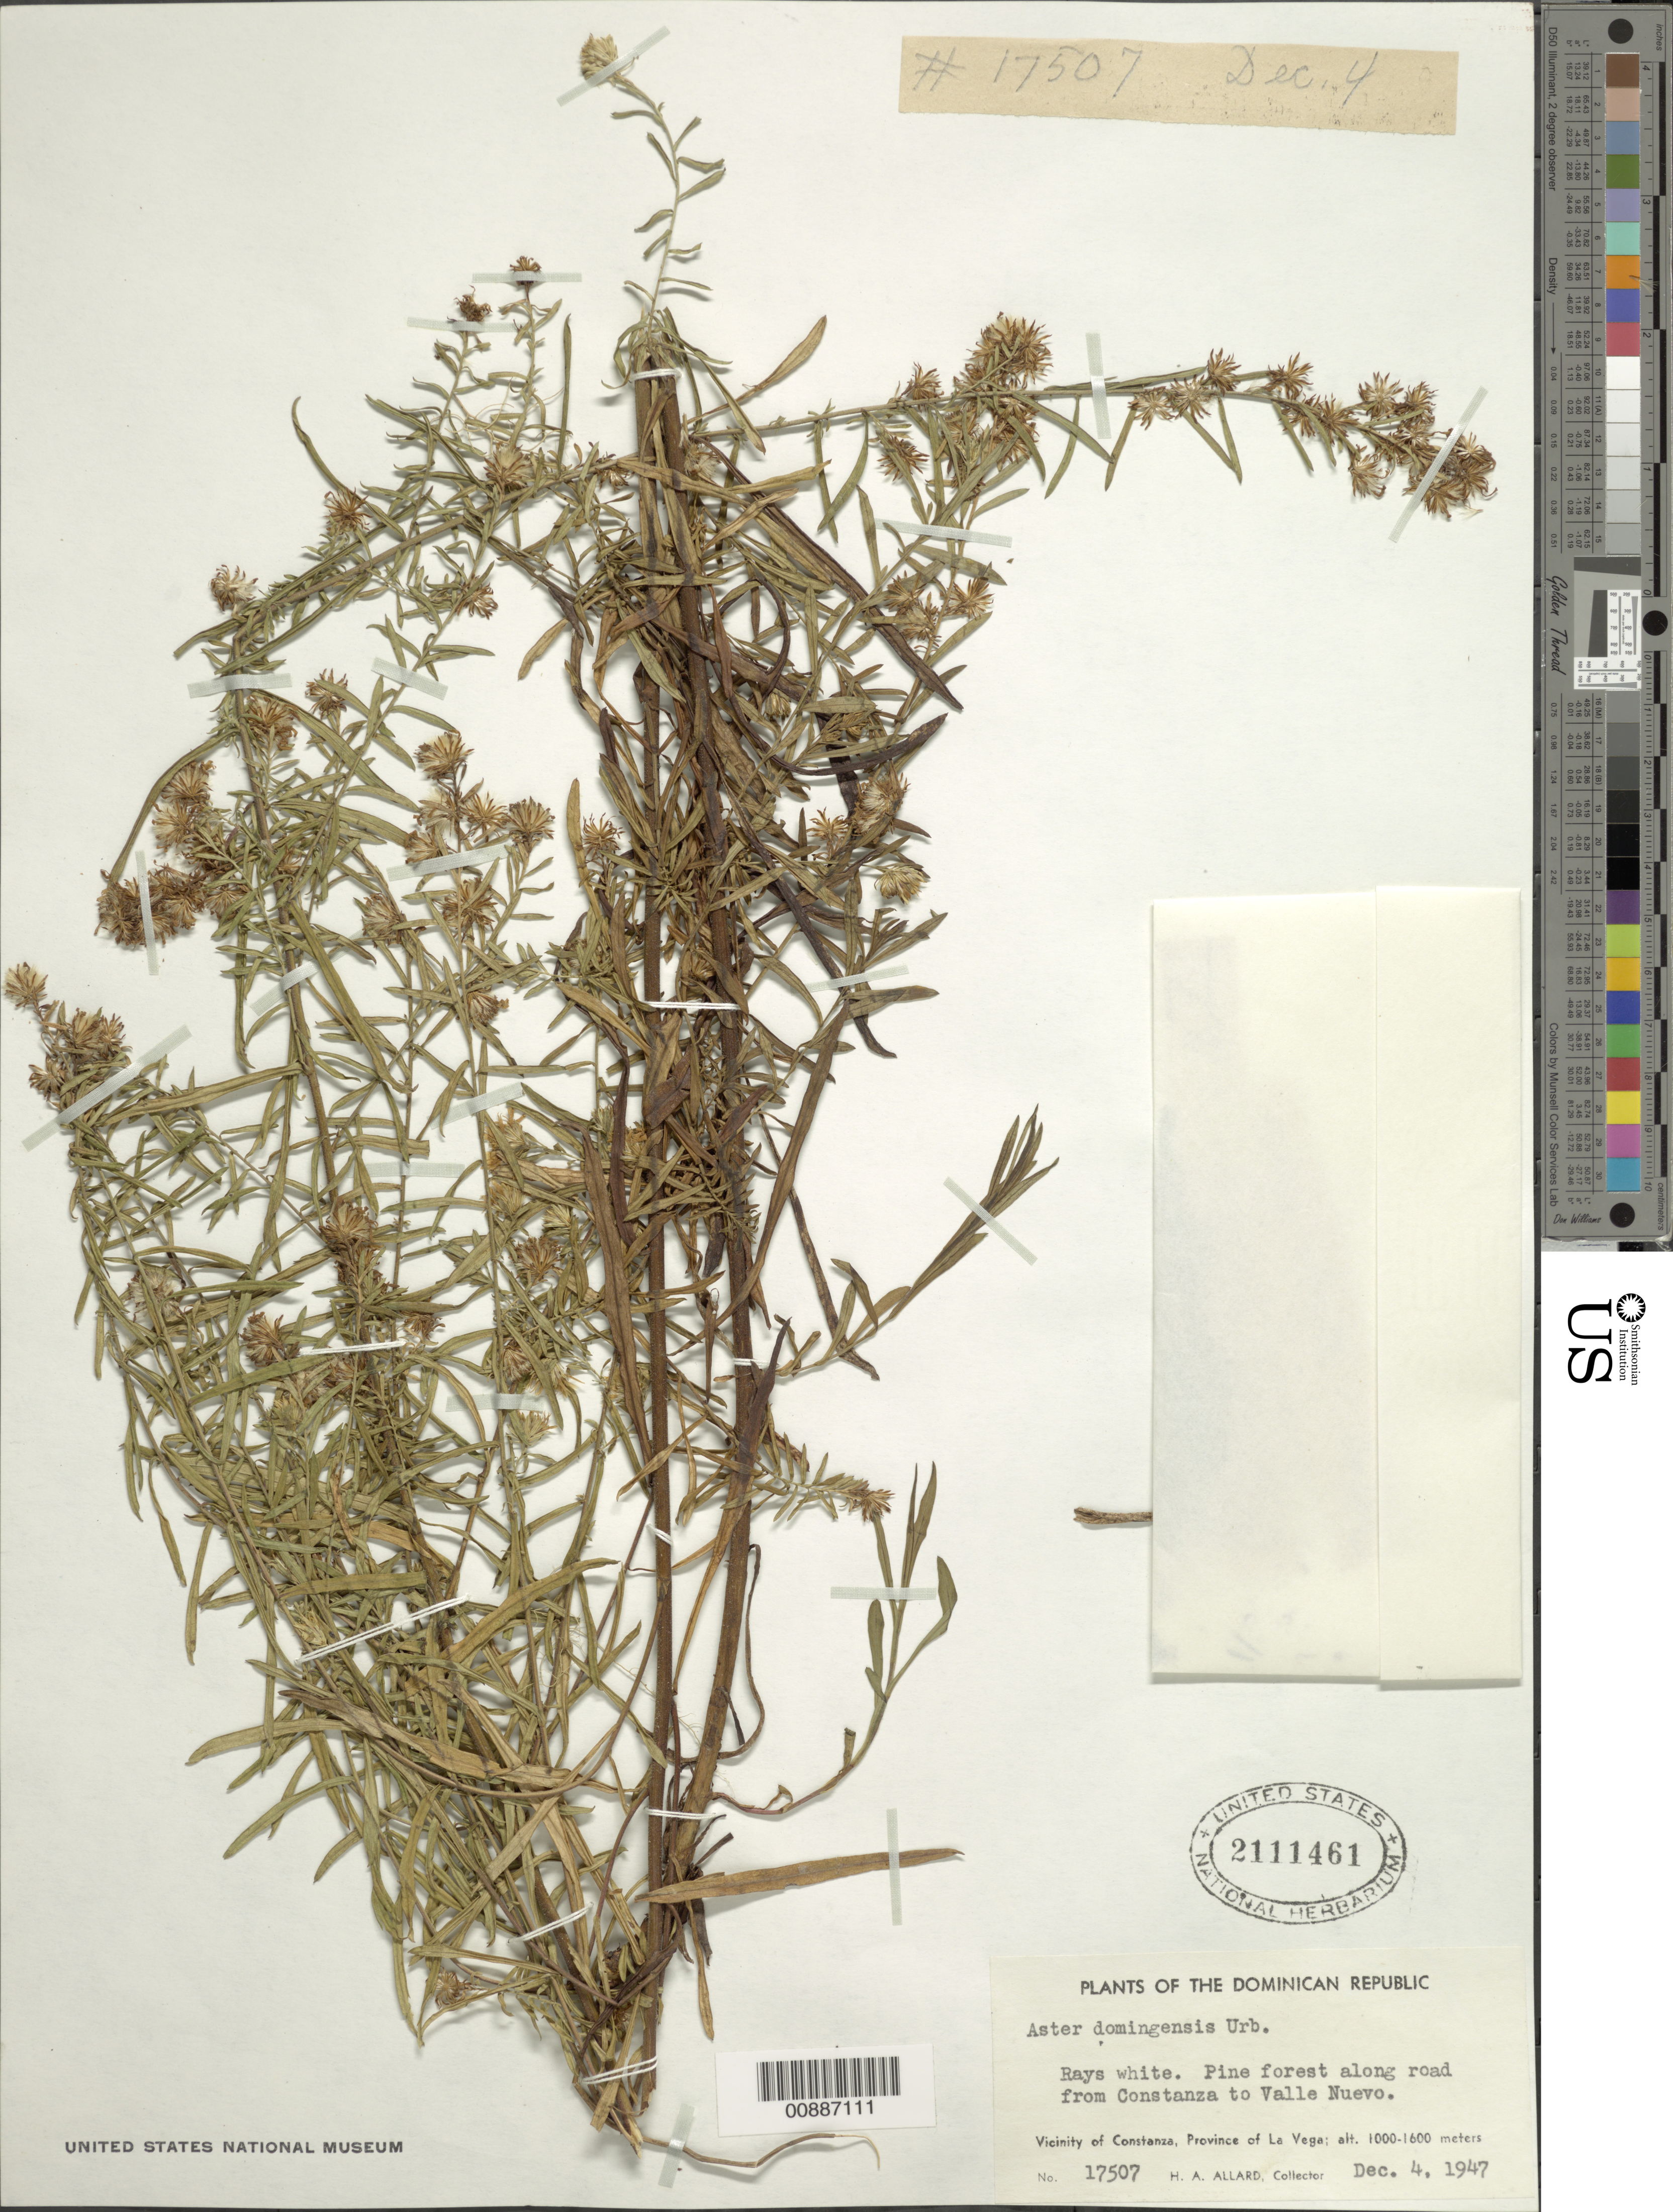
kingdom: Plantae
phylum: Tracheophyta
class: Magnoliopsida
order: Asterales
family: Asteraceae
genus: Symphyotrichum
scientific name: Symphyotrichum domingensis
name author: (Urb.) G.L. Nesom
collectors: H. A. Allard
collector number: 17507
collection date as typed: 04 Dec 1947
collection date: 1947-12-04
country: Dominican Republic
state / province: La Vega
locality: Vicinity ov Constanza. Along road from Constanza to Valle Nuevo.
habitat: Pine forest along road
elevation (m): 1000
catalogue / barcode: US 2111461